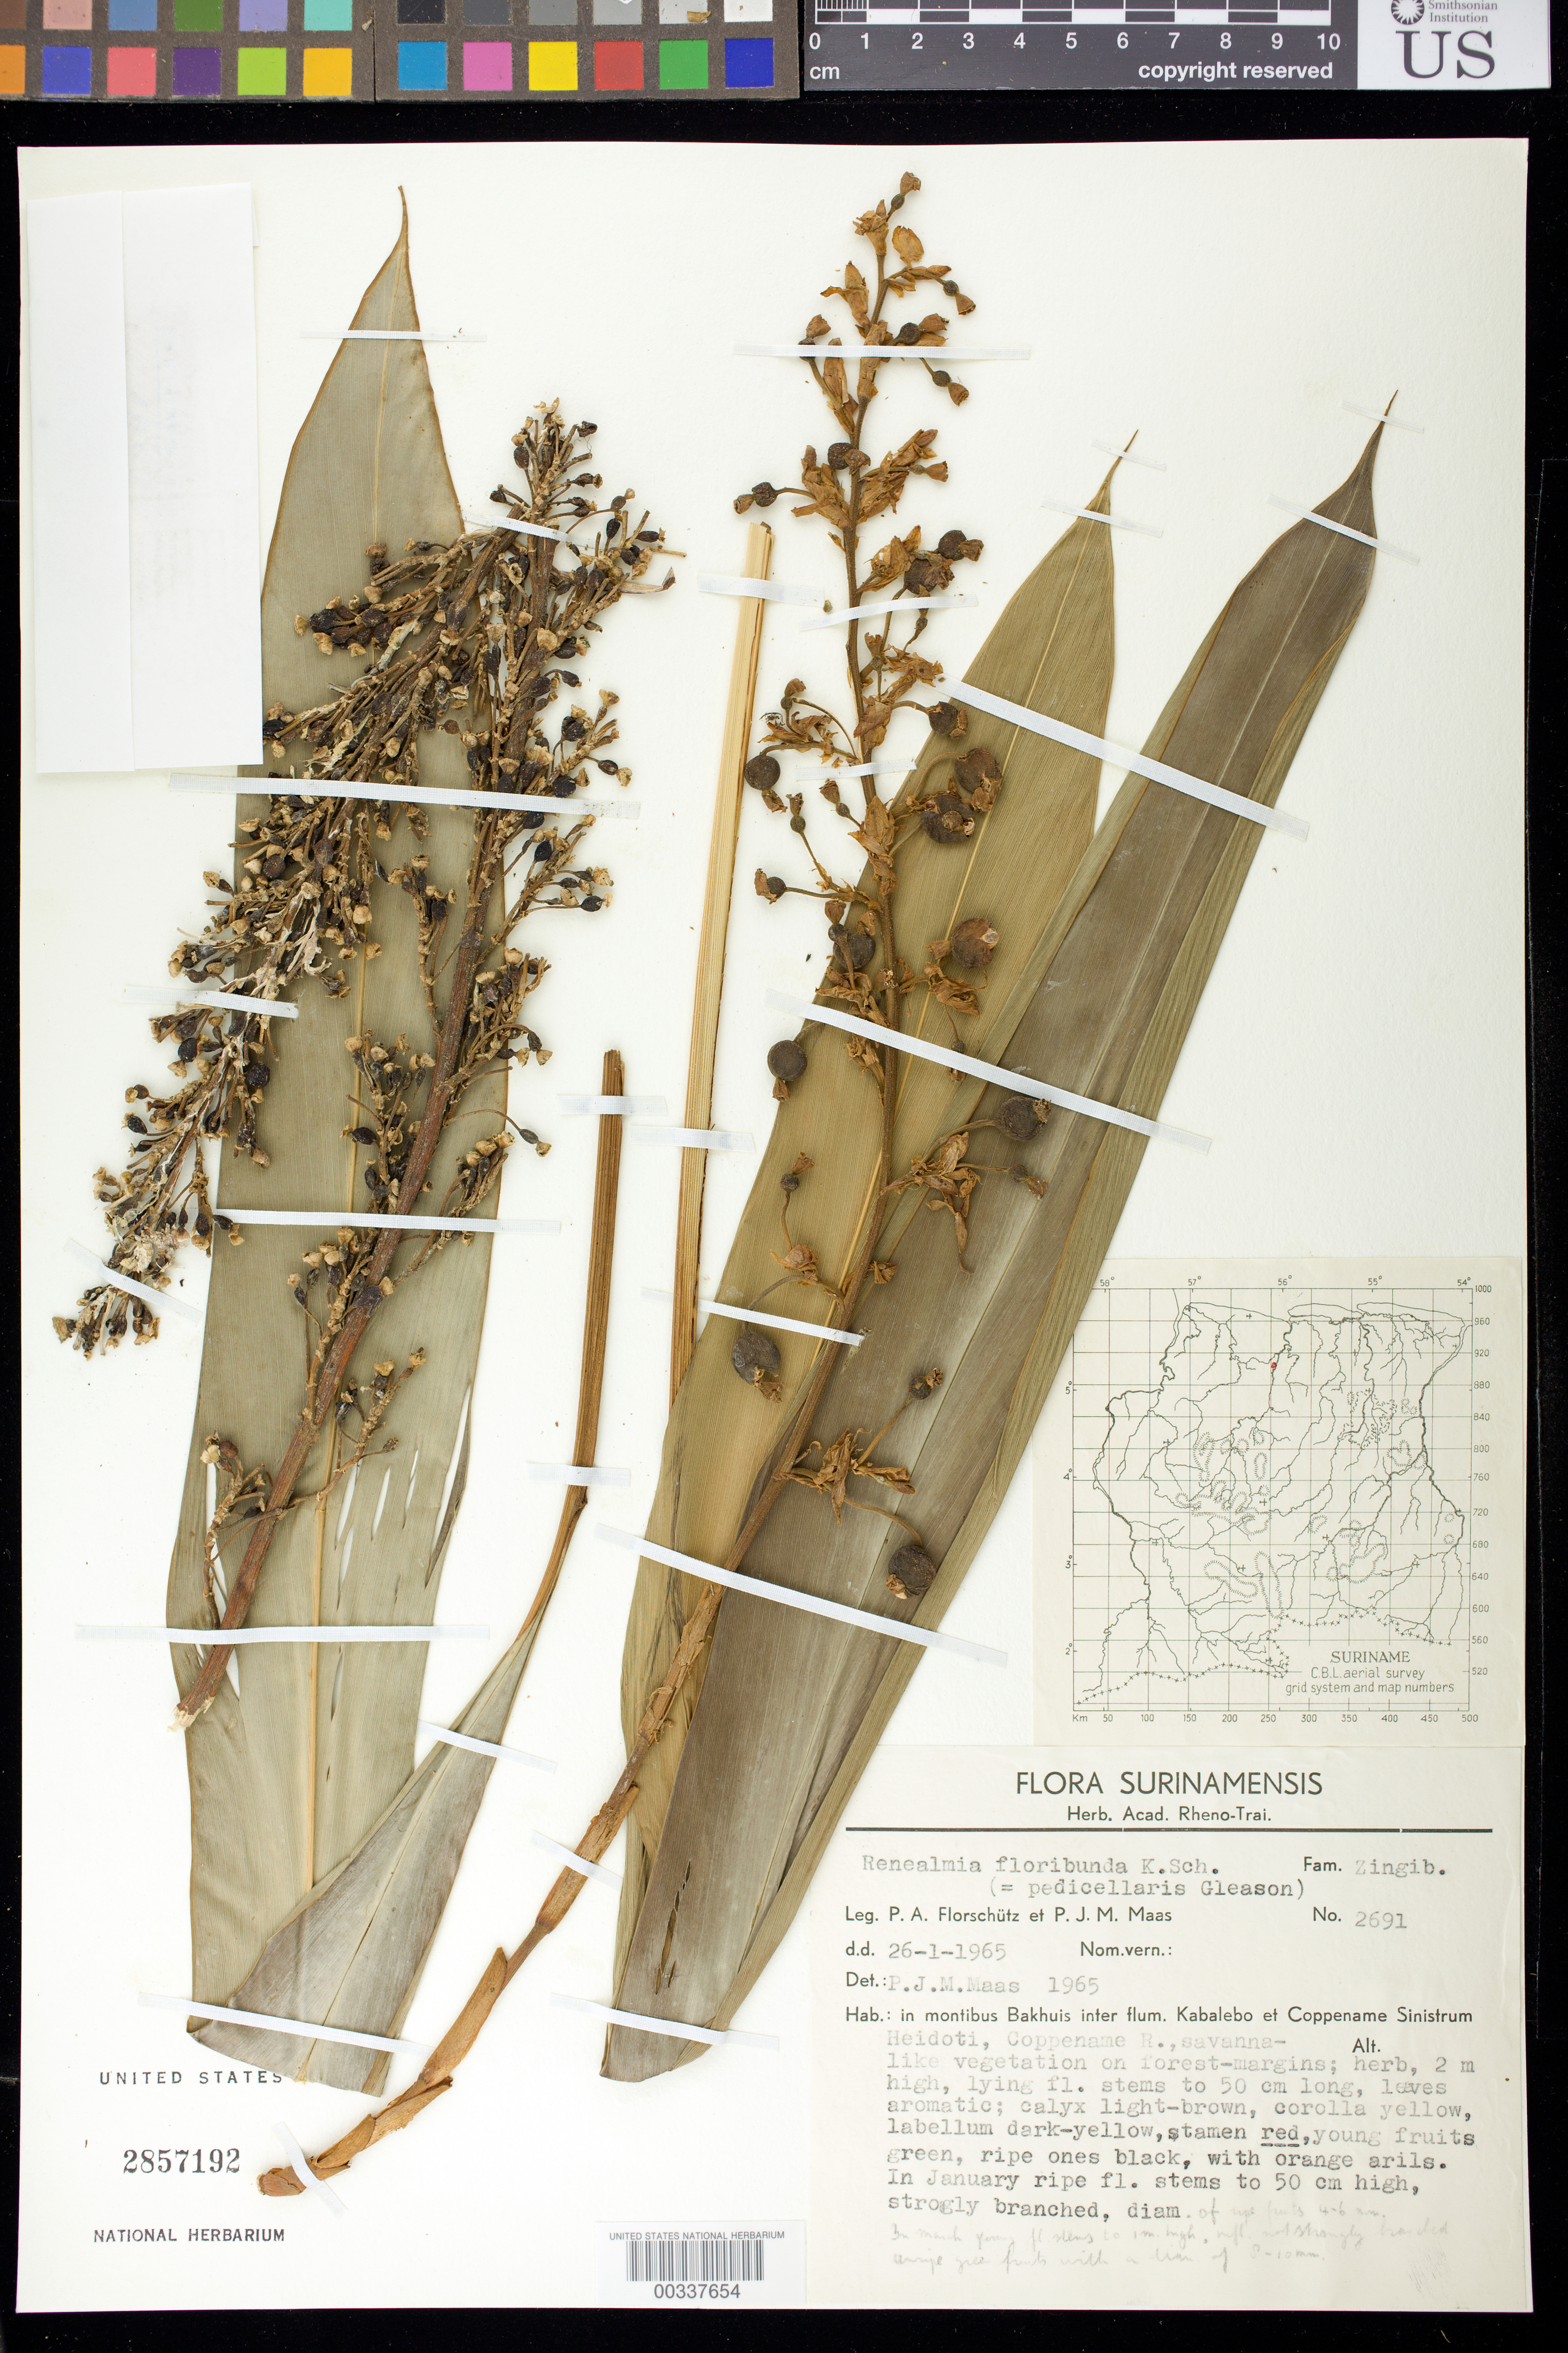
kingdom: Plantae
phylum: Tracheophyta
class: Liliopsida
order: Zingiberales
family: Zingiberaceae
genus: Renealmia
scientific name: Renealmia floribunda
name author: K. Schum.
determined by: Maas, Paul J. M.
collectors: P. Florschütz & P. Maas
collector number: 2691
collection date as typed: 26 Jan 1965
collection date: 1965-01-26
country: Suriname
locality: In montibus bakuis inter flum. kabalebo et coppename sinistrum heidoti, coppename r.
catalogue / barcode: US 2857192